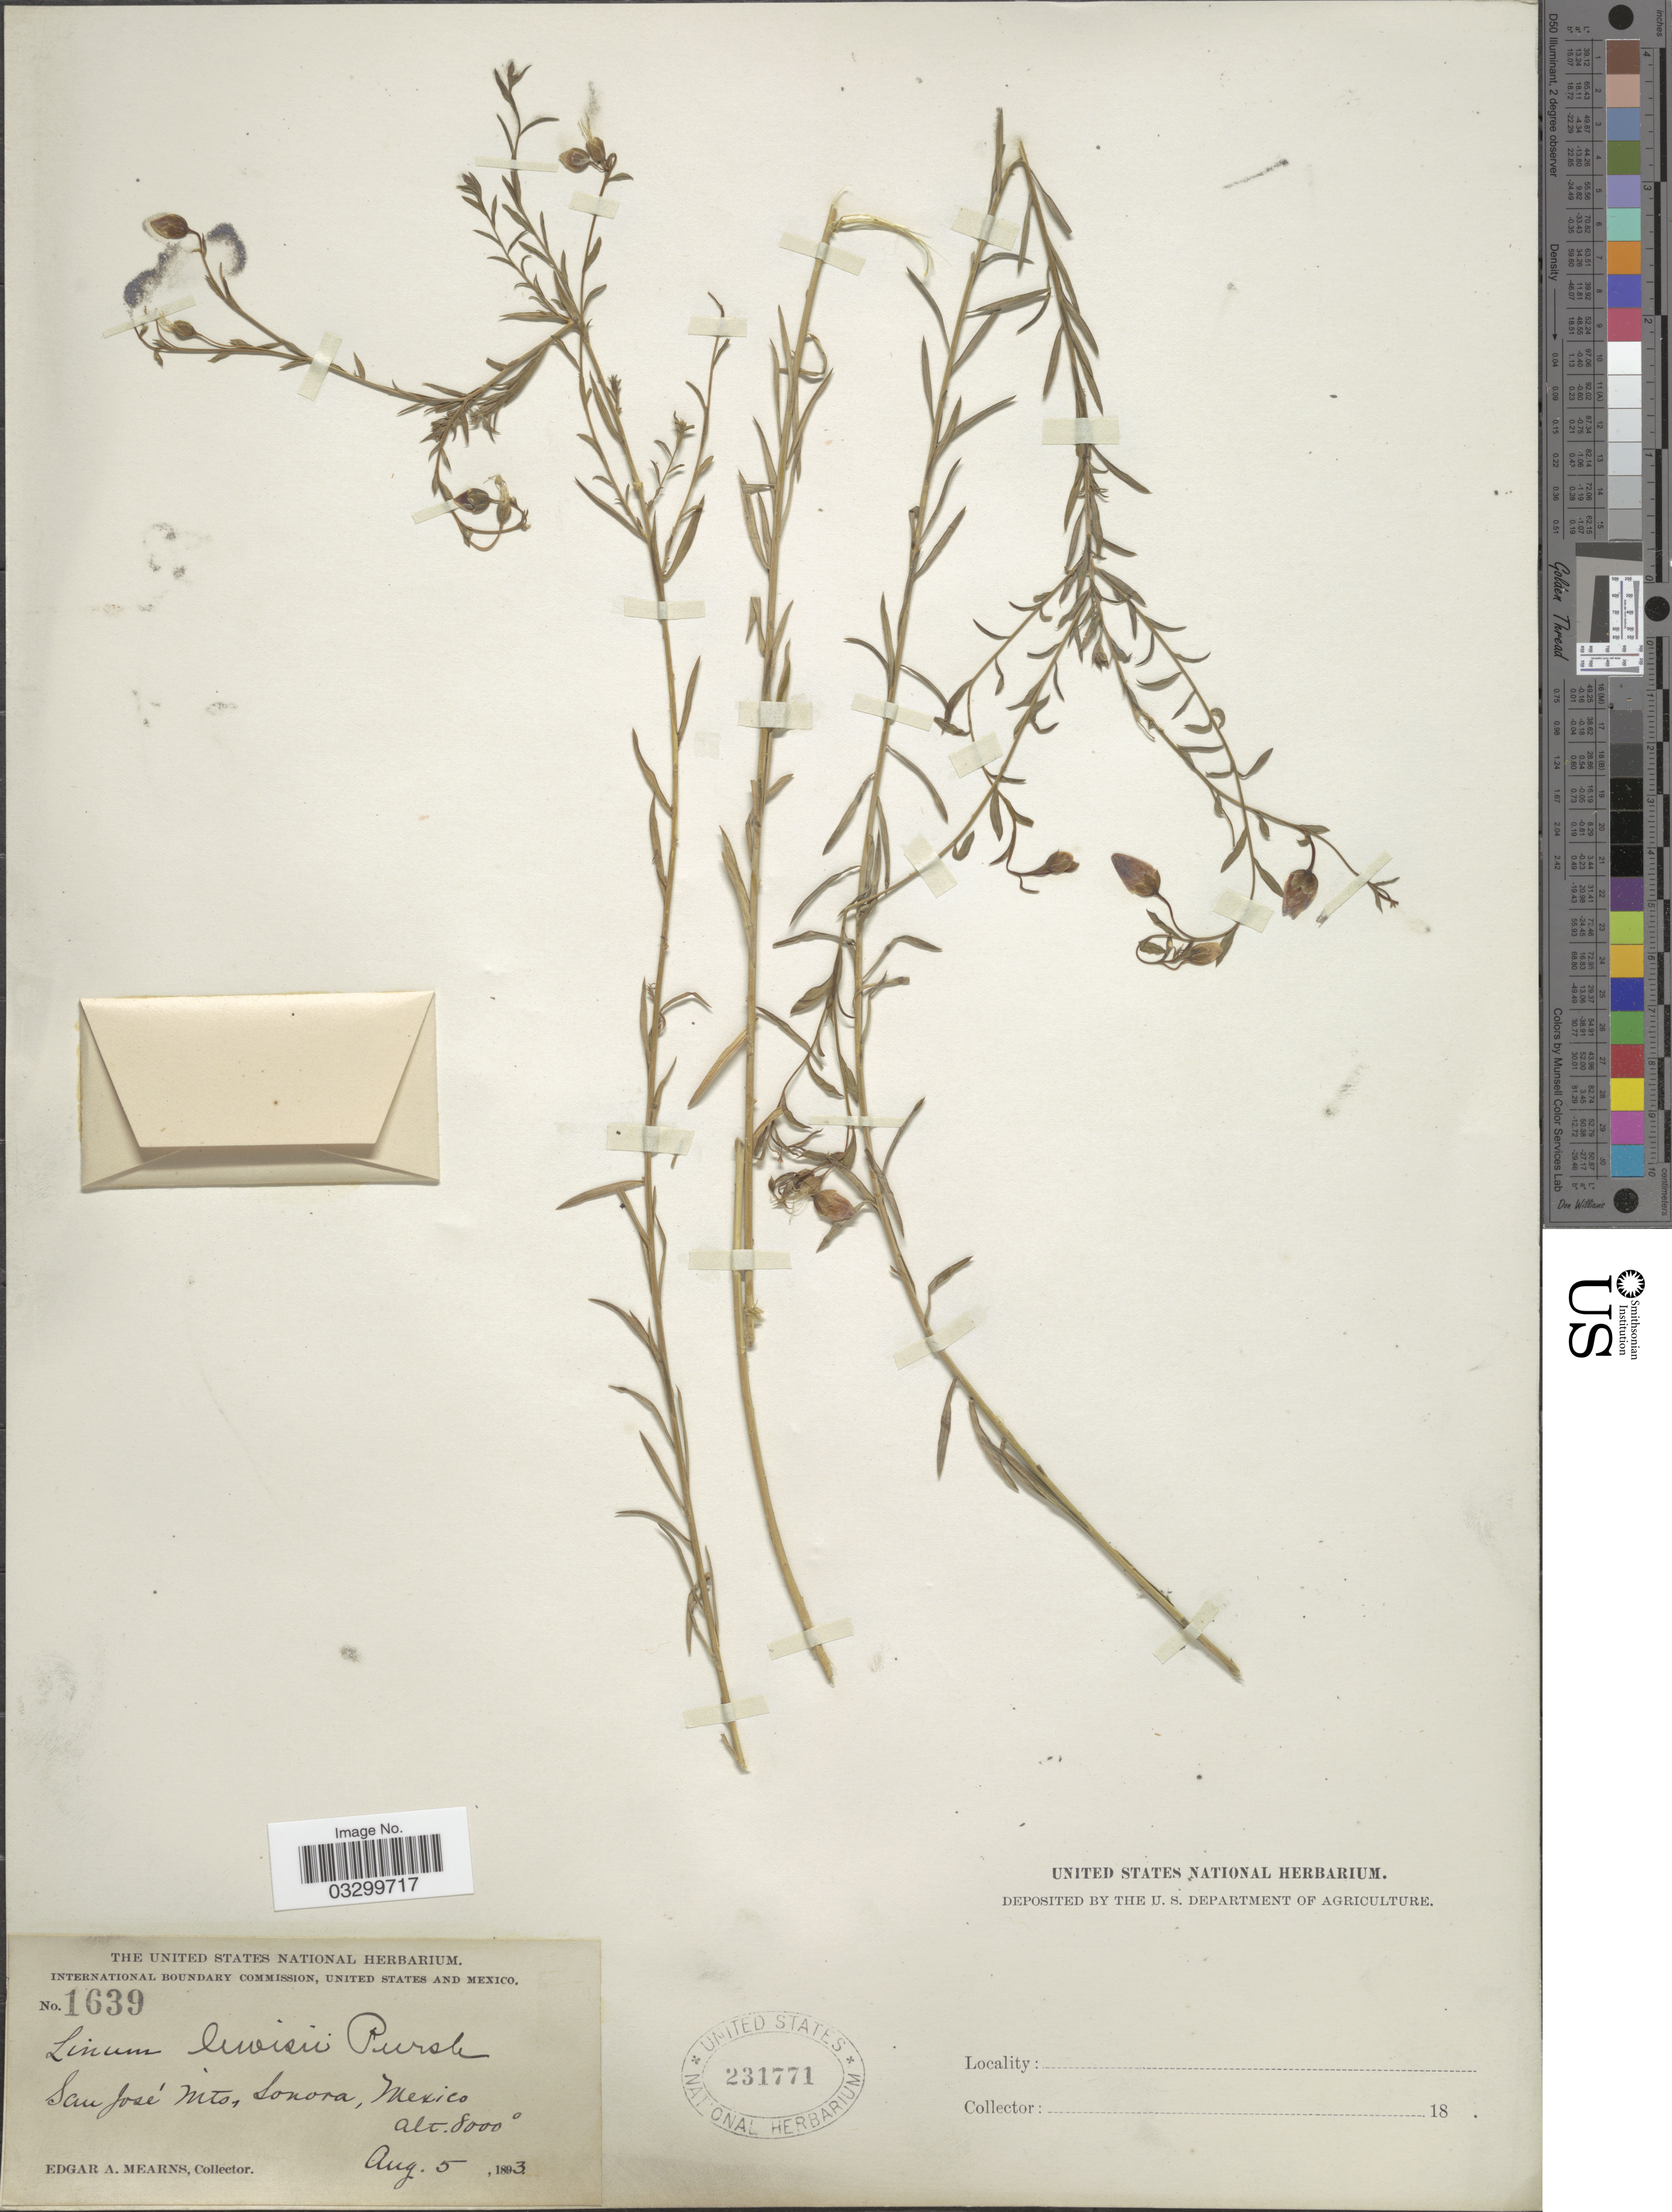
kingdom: Plantae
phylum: Tracheophyta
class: Magnoliopsida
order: Malpighiales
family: Linaceae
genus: Linum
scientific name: Linum lewisii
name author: Pursh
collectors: E. A. Mearns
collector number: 1639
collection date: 1893-08-05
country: Mexico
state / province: Sonora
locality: San José Mts.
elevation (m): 2438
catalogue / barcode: US 231771